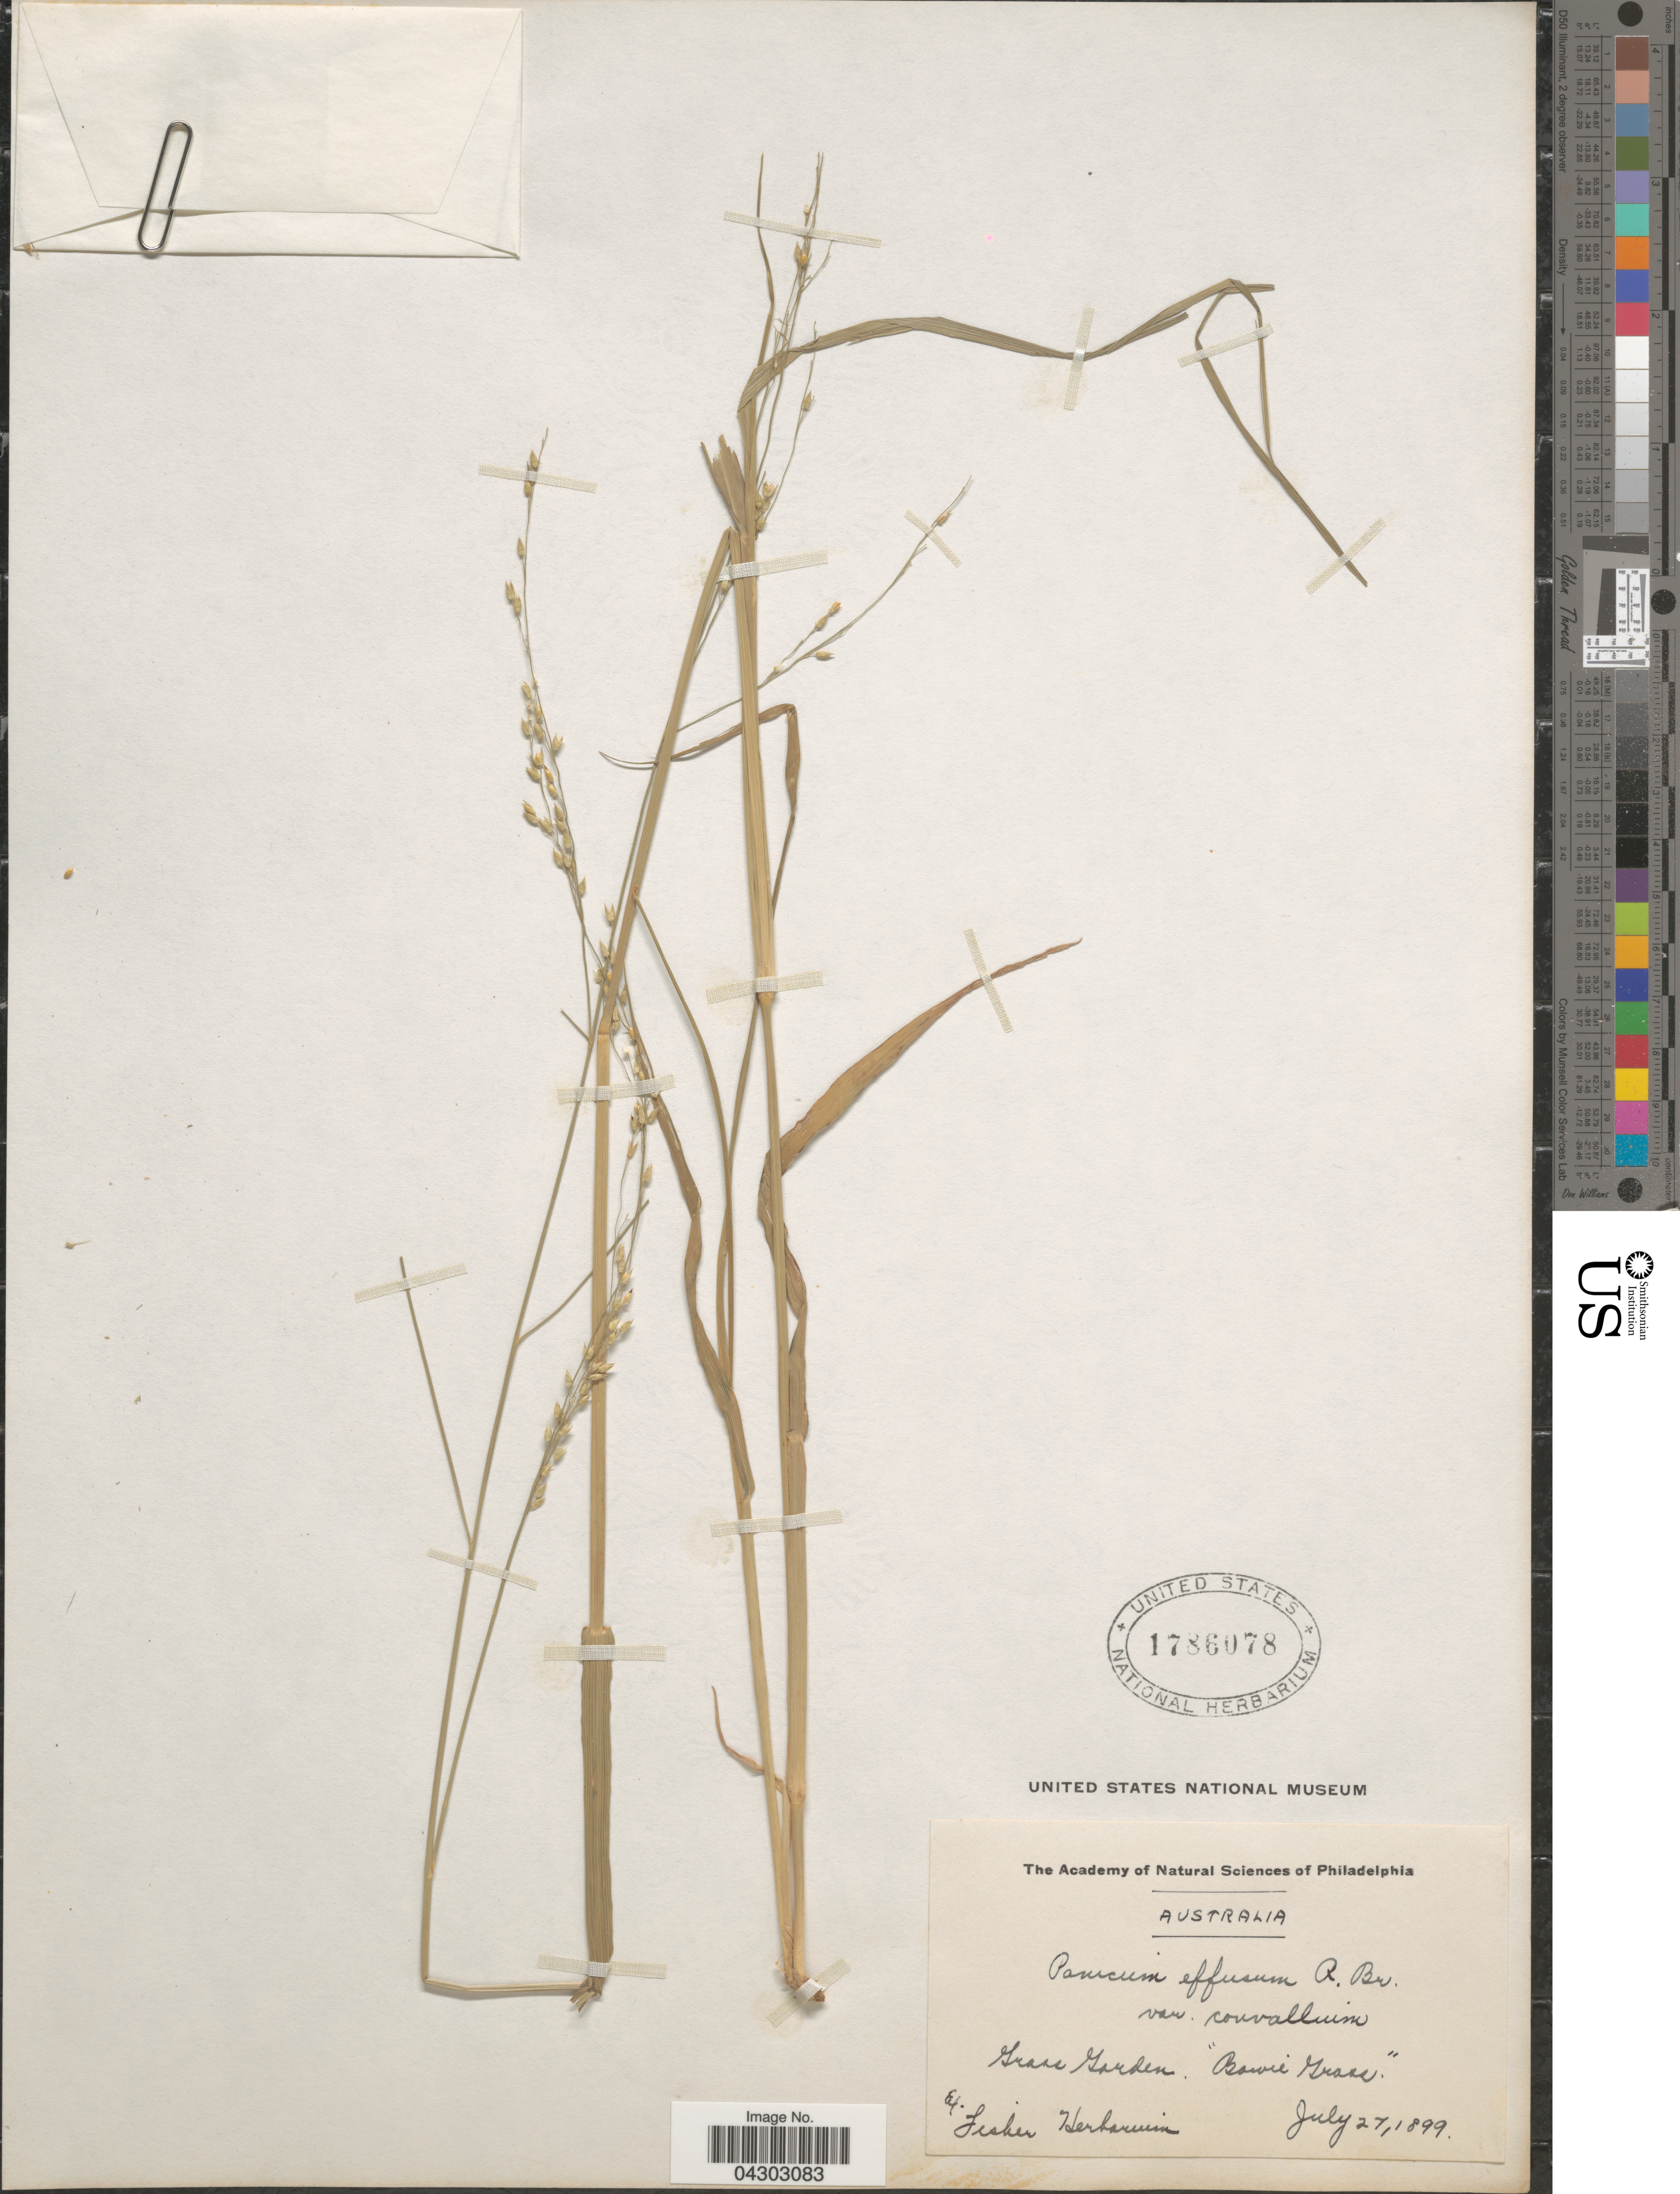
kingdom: Plantae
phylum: Tracheophyta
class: Liliopsida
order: Poales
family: Poaceae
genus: Panicum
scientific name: Panicum effusum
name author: R. Br.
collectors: Ex herb. Fisher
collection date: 1899-07-27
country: Australia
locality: Grass Garden. "Bowie Grass".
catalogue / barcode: US 1786078